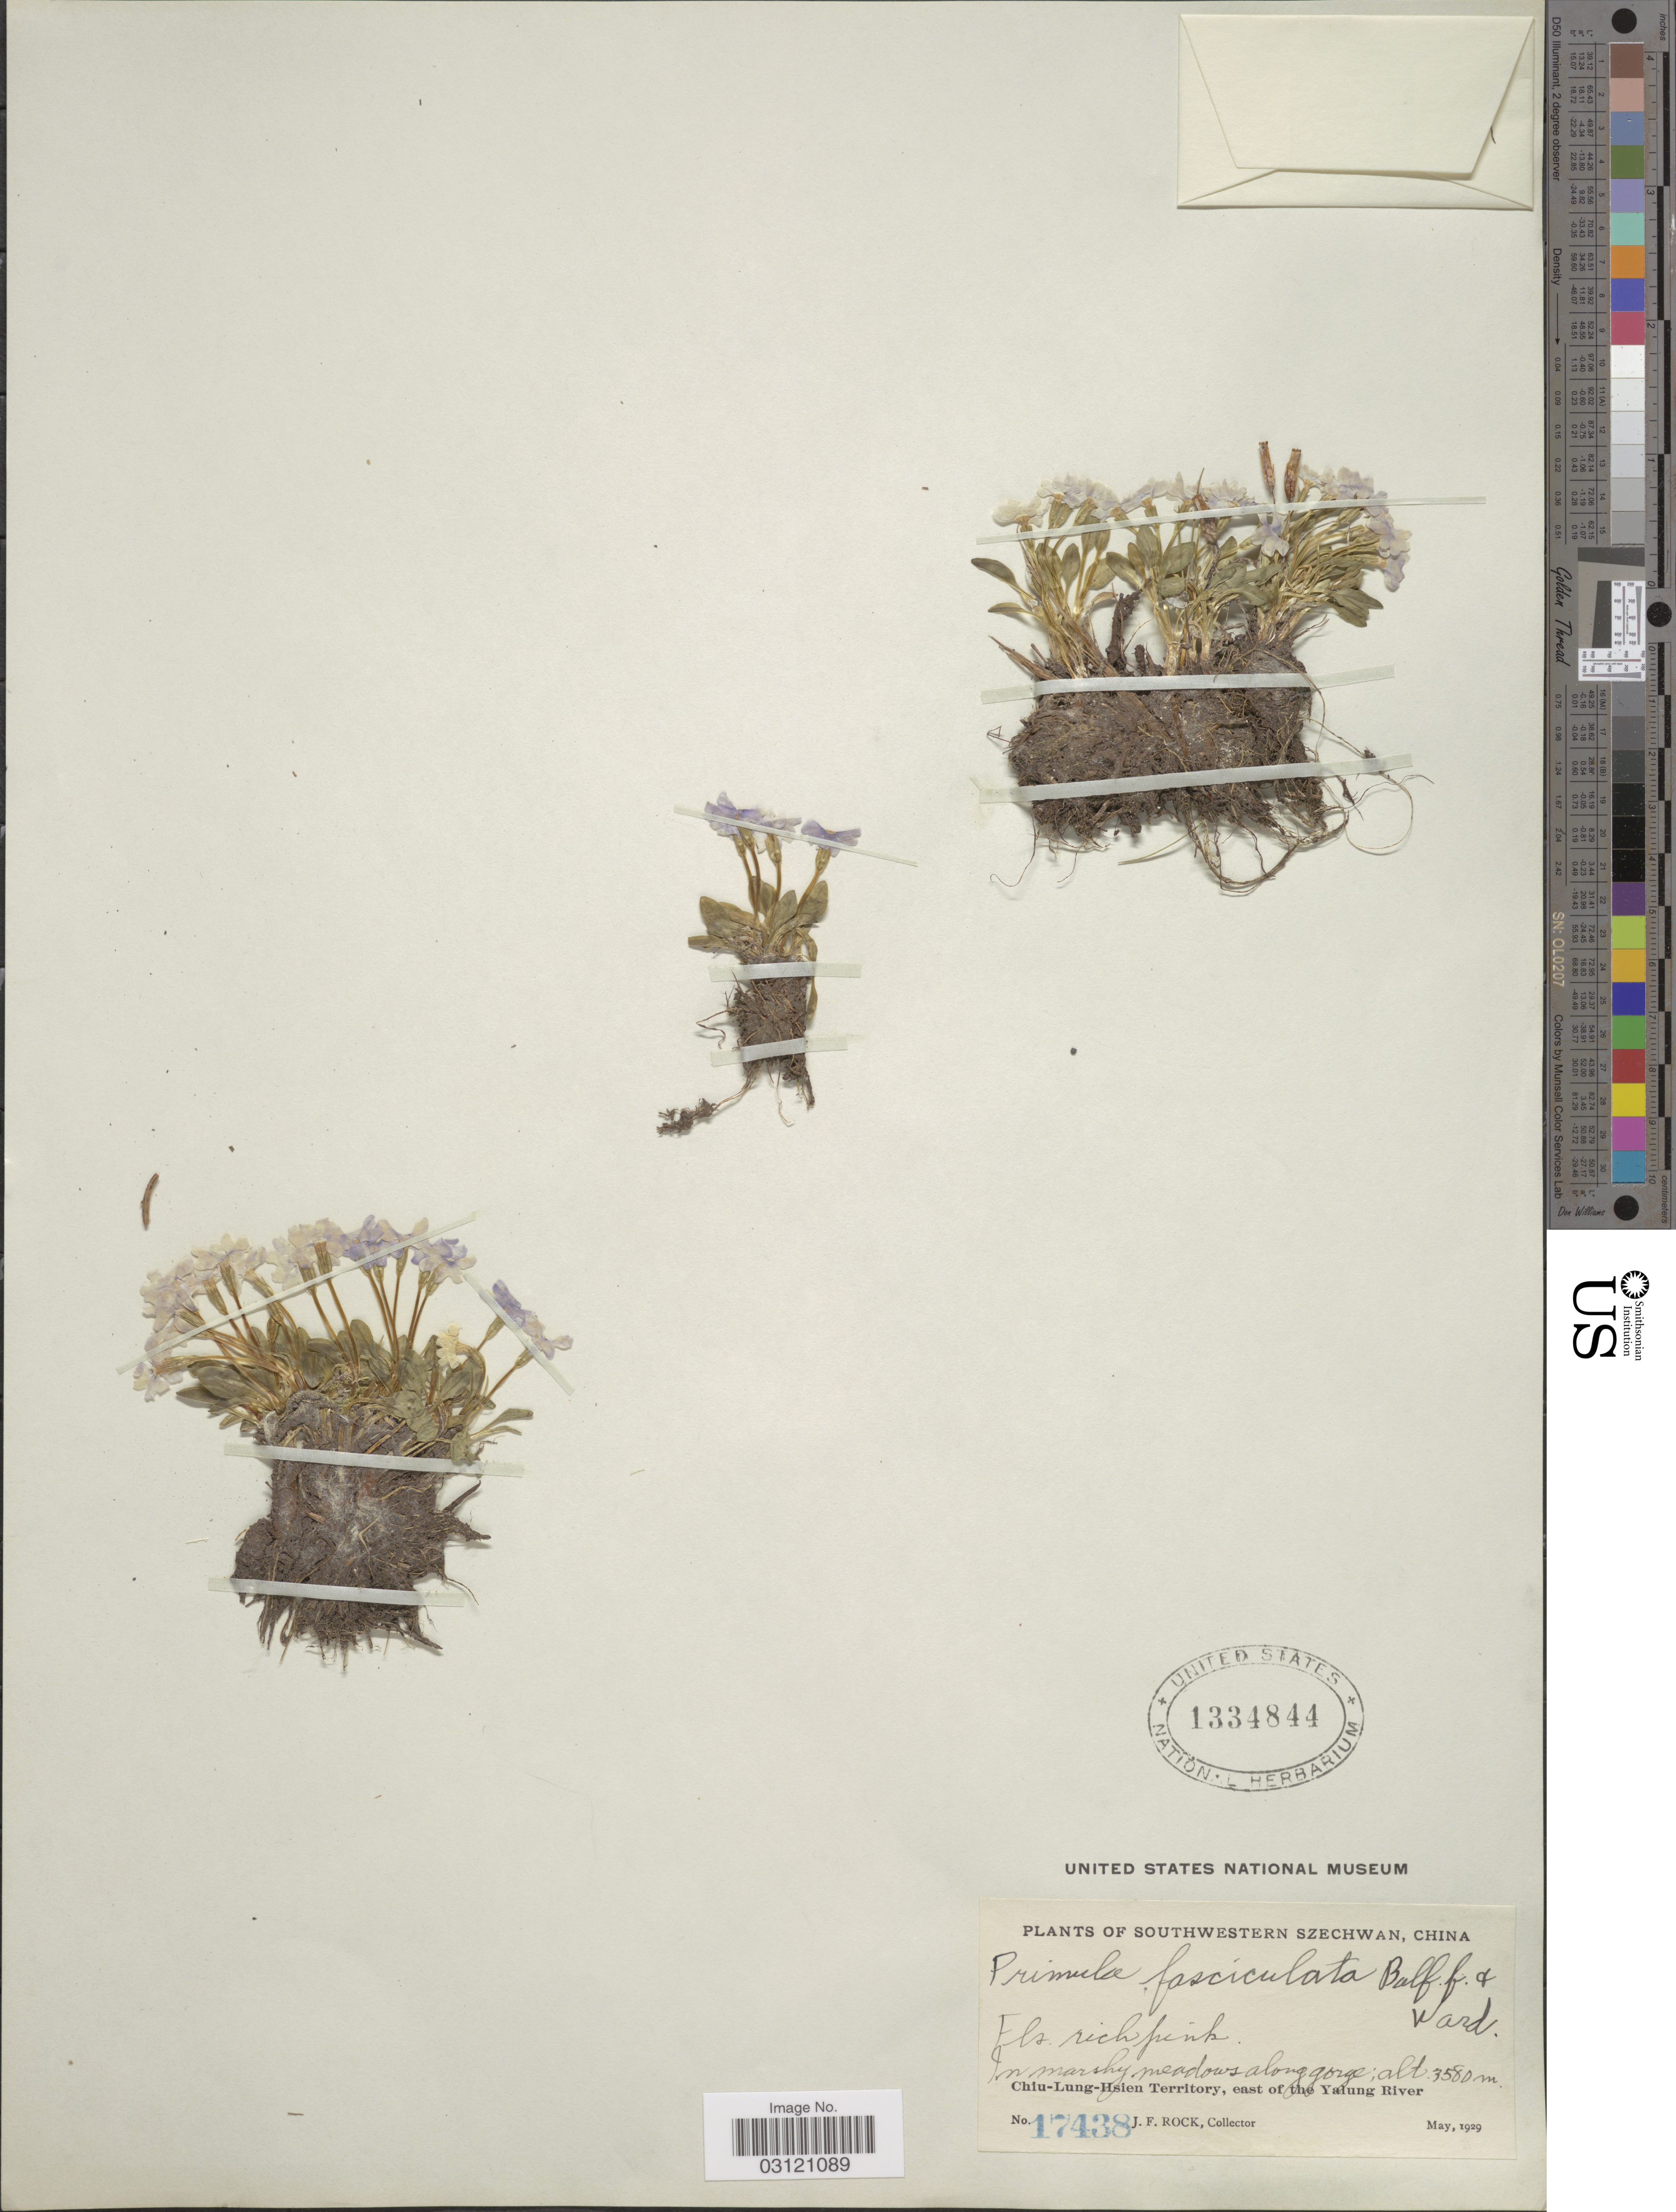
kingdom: Plantae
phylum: Tracheophyta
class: Magnoliopsida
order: Ericales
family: Primulaceae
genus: Primula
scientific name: Primula fasciculata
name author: Balf. f. & Kingdon-Ward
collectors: J. Rock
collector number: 17438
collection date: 1929-05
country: China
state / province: Sichuan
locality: Southwestern Szechwan, Chiu-Lung-Hsien Territory, east of the Yalung River.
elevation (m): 3580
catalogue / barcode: US 1334844